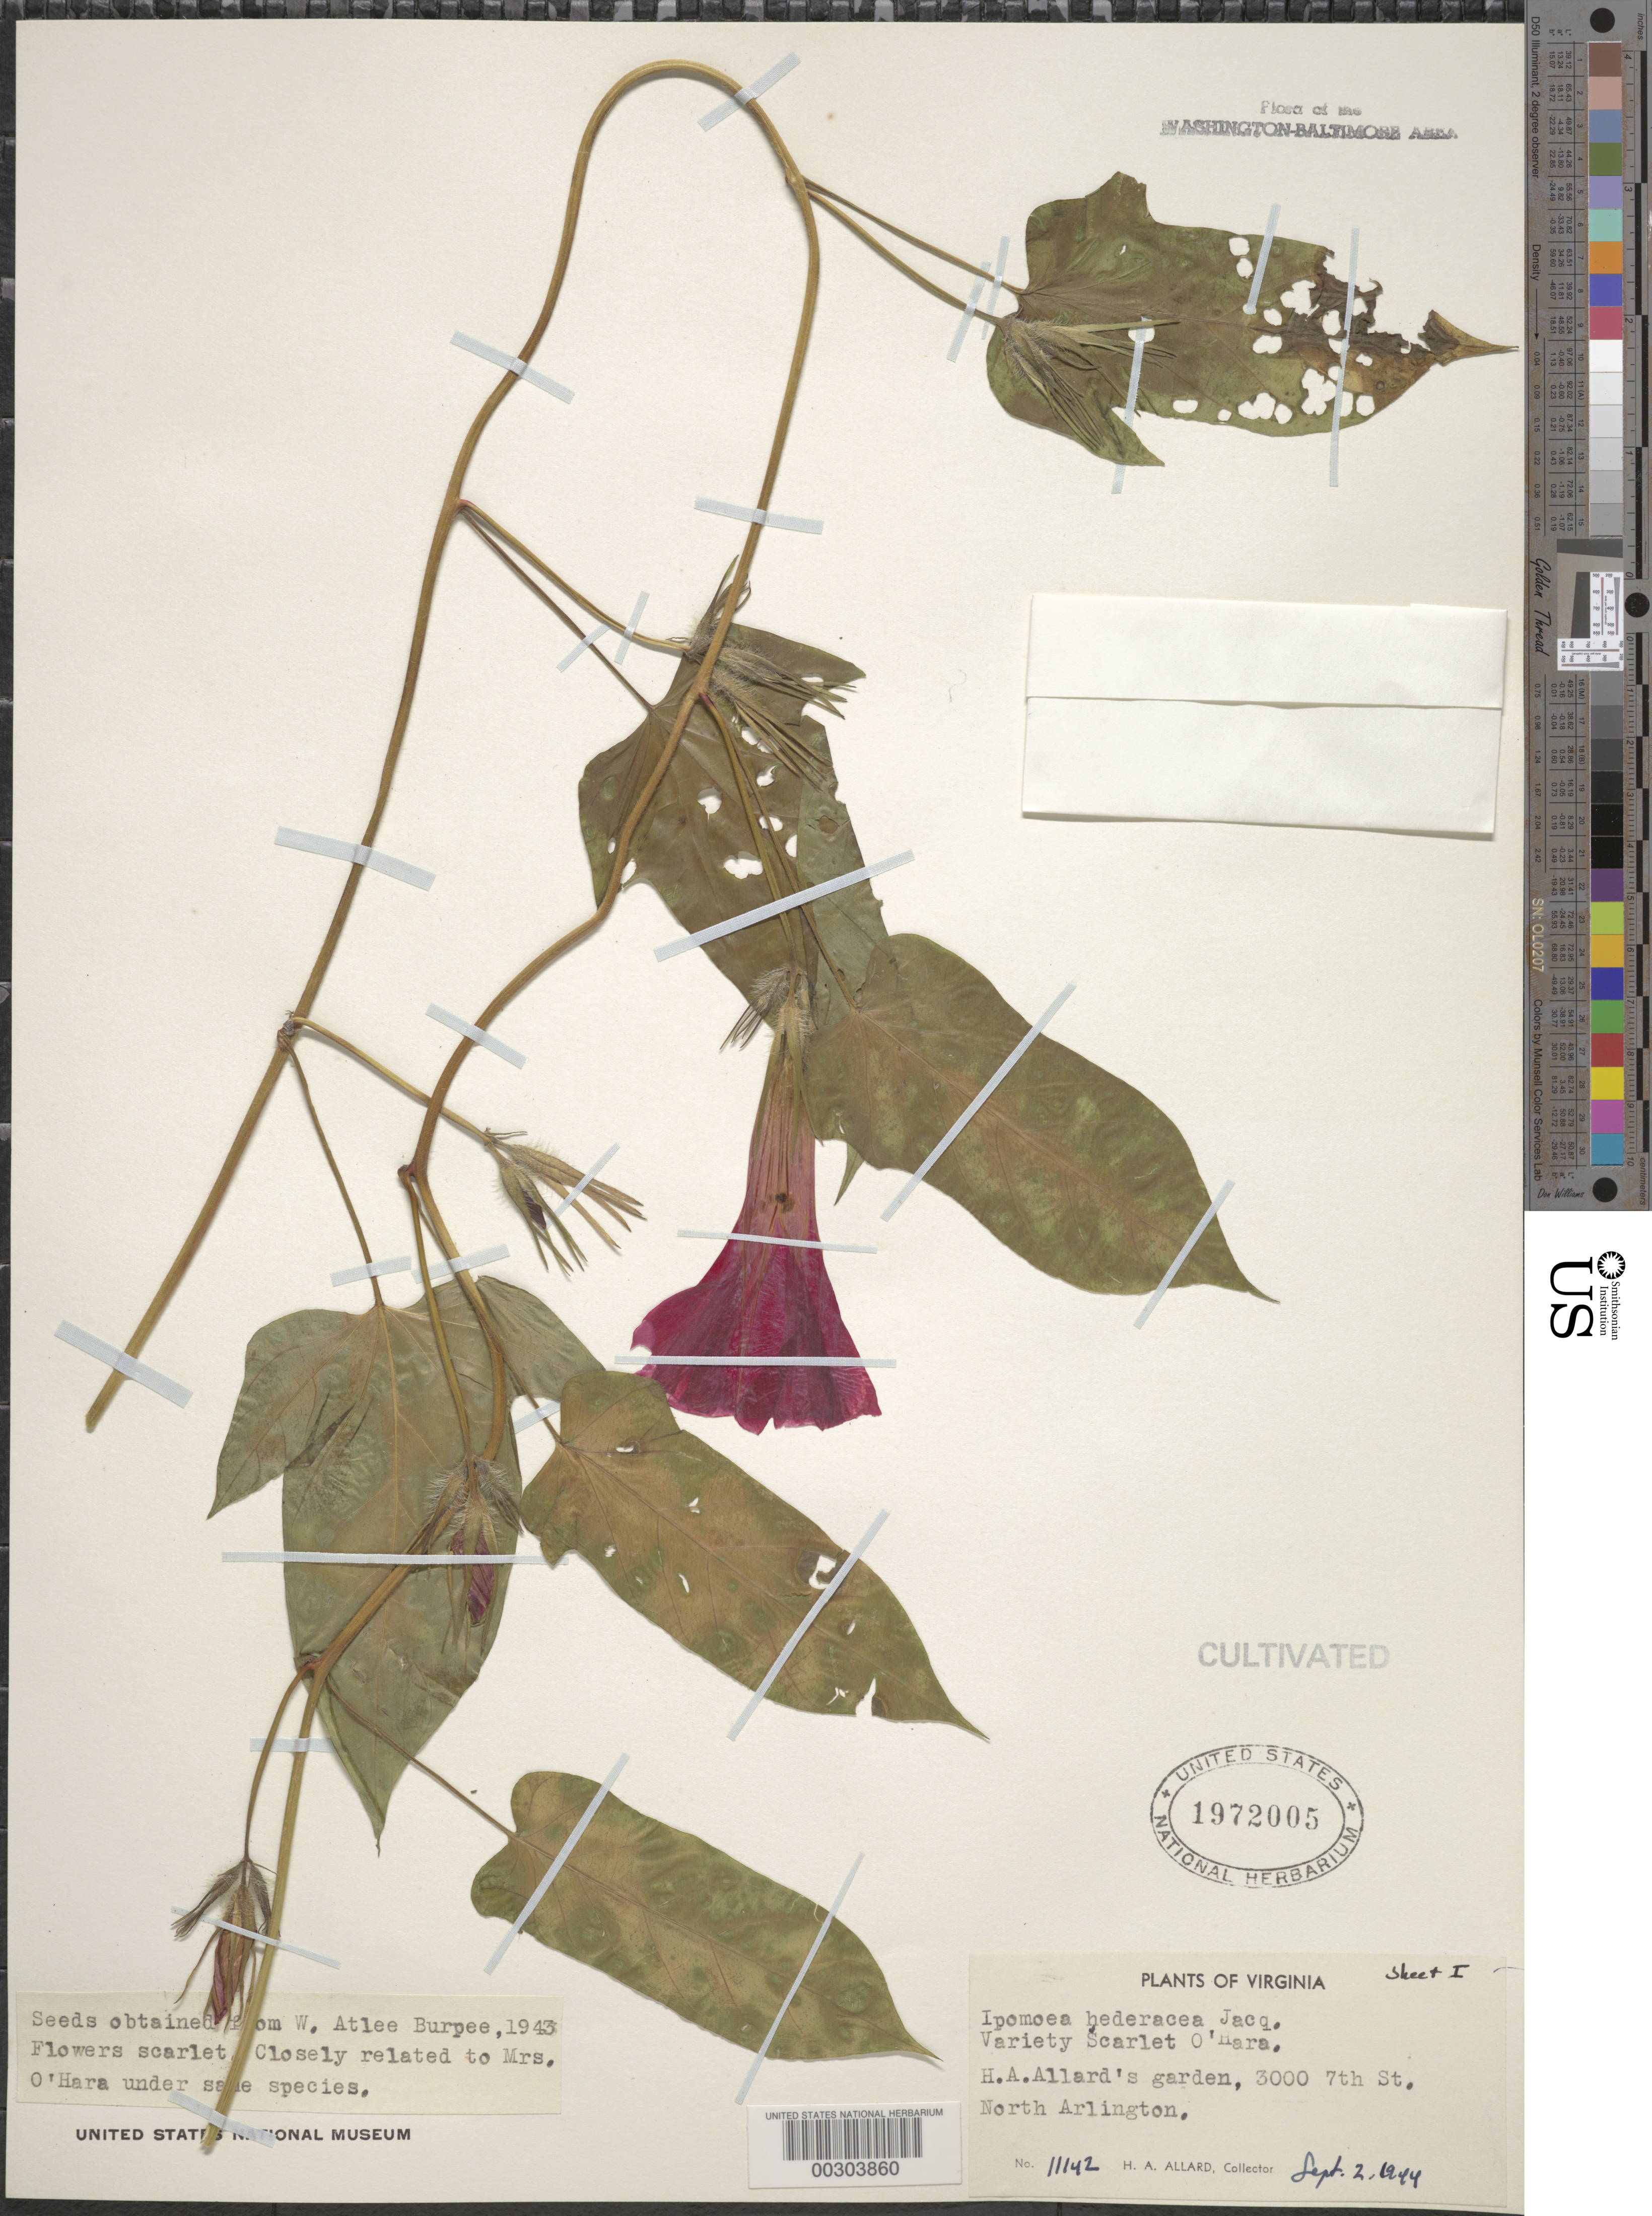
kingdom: Plantae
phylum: Tracheophyta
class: Magnoliopsida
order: Solanales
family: Convolvulaceae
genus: Ipomoea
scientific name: Ipomoea hederacea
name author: Jacq.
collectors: H. A. Allard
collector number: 11142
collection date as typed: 02 Sep 1944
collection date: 1944-09-02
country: United States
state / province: Virginia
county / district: Arlington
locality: Arlington, 3000 7th St N., H.A. Allard's garden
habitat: Garden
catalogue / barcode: US 1972005